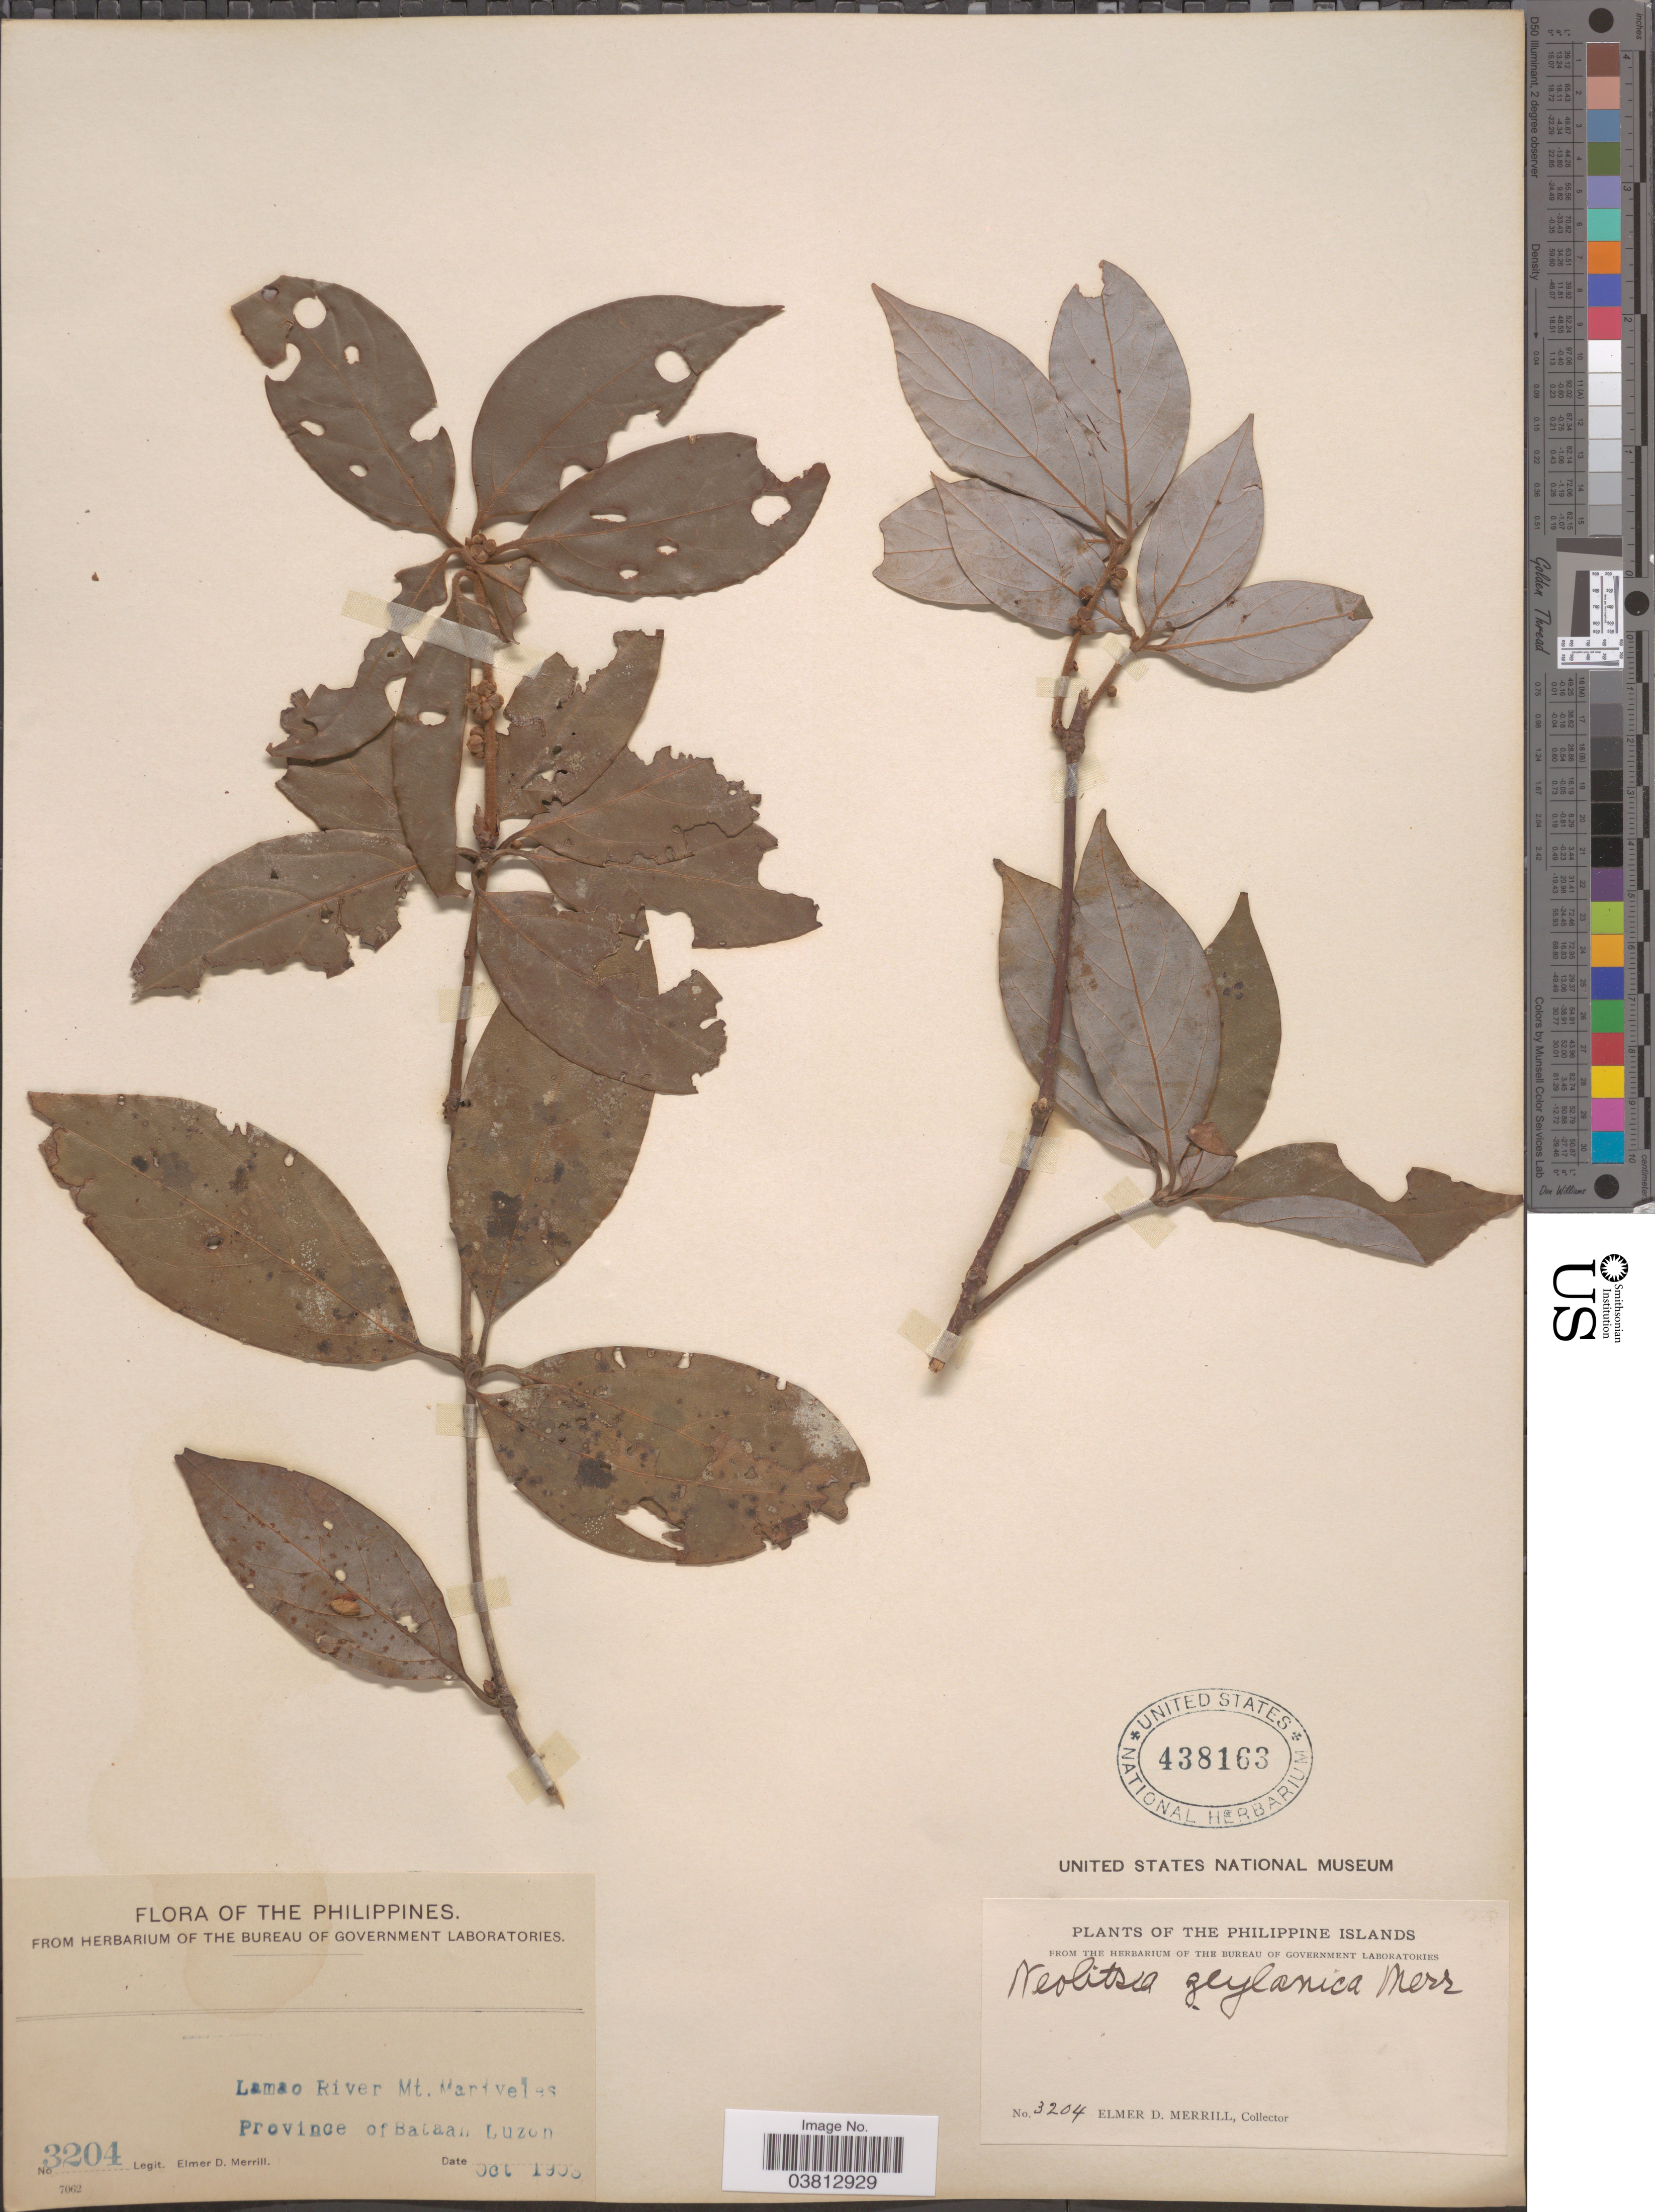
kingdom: Plantae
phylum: Tracheophyta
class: Magnoliopsida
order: Laurales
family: Lauraceae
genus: Neolitsea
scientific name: Neolitsea zeylanica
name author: (Nees & T. Nees) Merr.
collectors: E. D. Merrill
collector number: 3204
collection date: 1903-10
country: Philippines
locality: Philippine Islands. Lamao River Mt. Mariveles. Province of Bataan. Luzon.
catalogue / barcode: US 438163